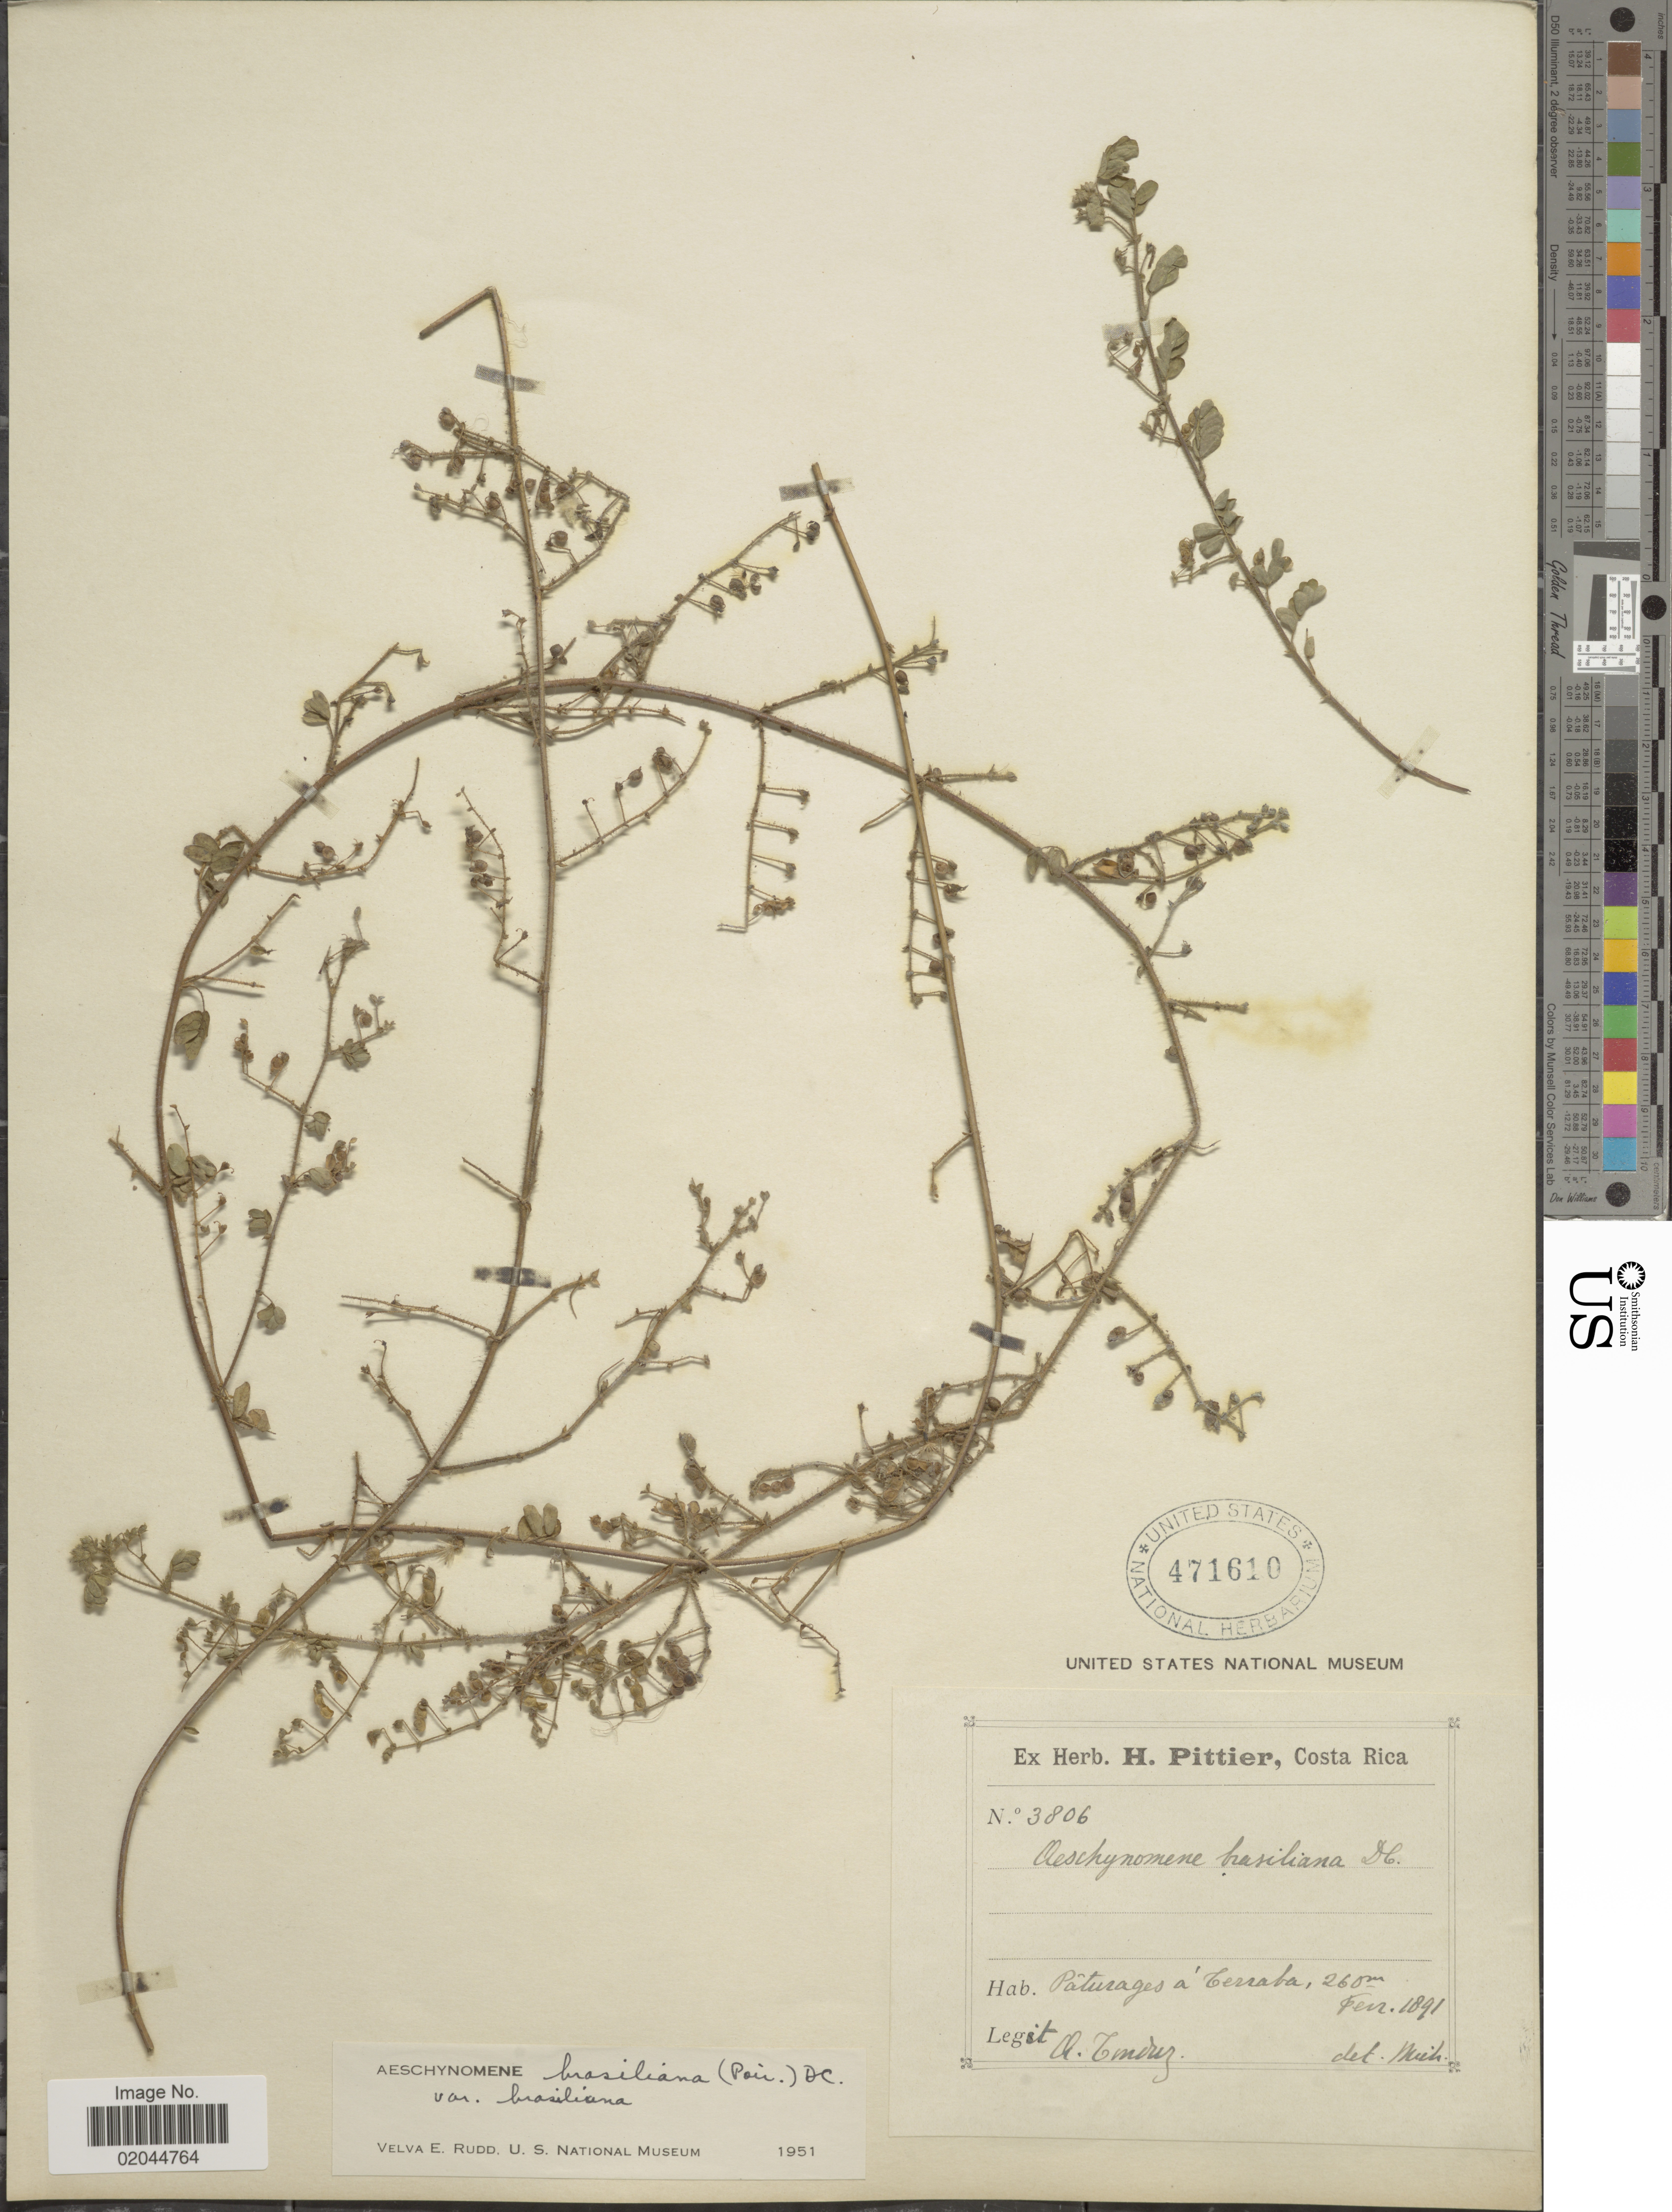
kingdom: Plantae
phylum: Tracheophyta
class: Magnoliopsida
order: Fabales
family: Fabaceae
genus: Aeschynomene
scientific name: Aeschynomene brasiliana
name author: (Poir.) DC.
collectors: A. Tonduz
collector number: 3806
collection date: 1891-02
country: Costa Rica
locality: Paturages a Cerraba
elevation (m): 260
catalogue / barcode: US 471610